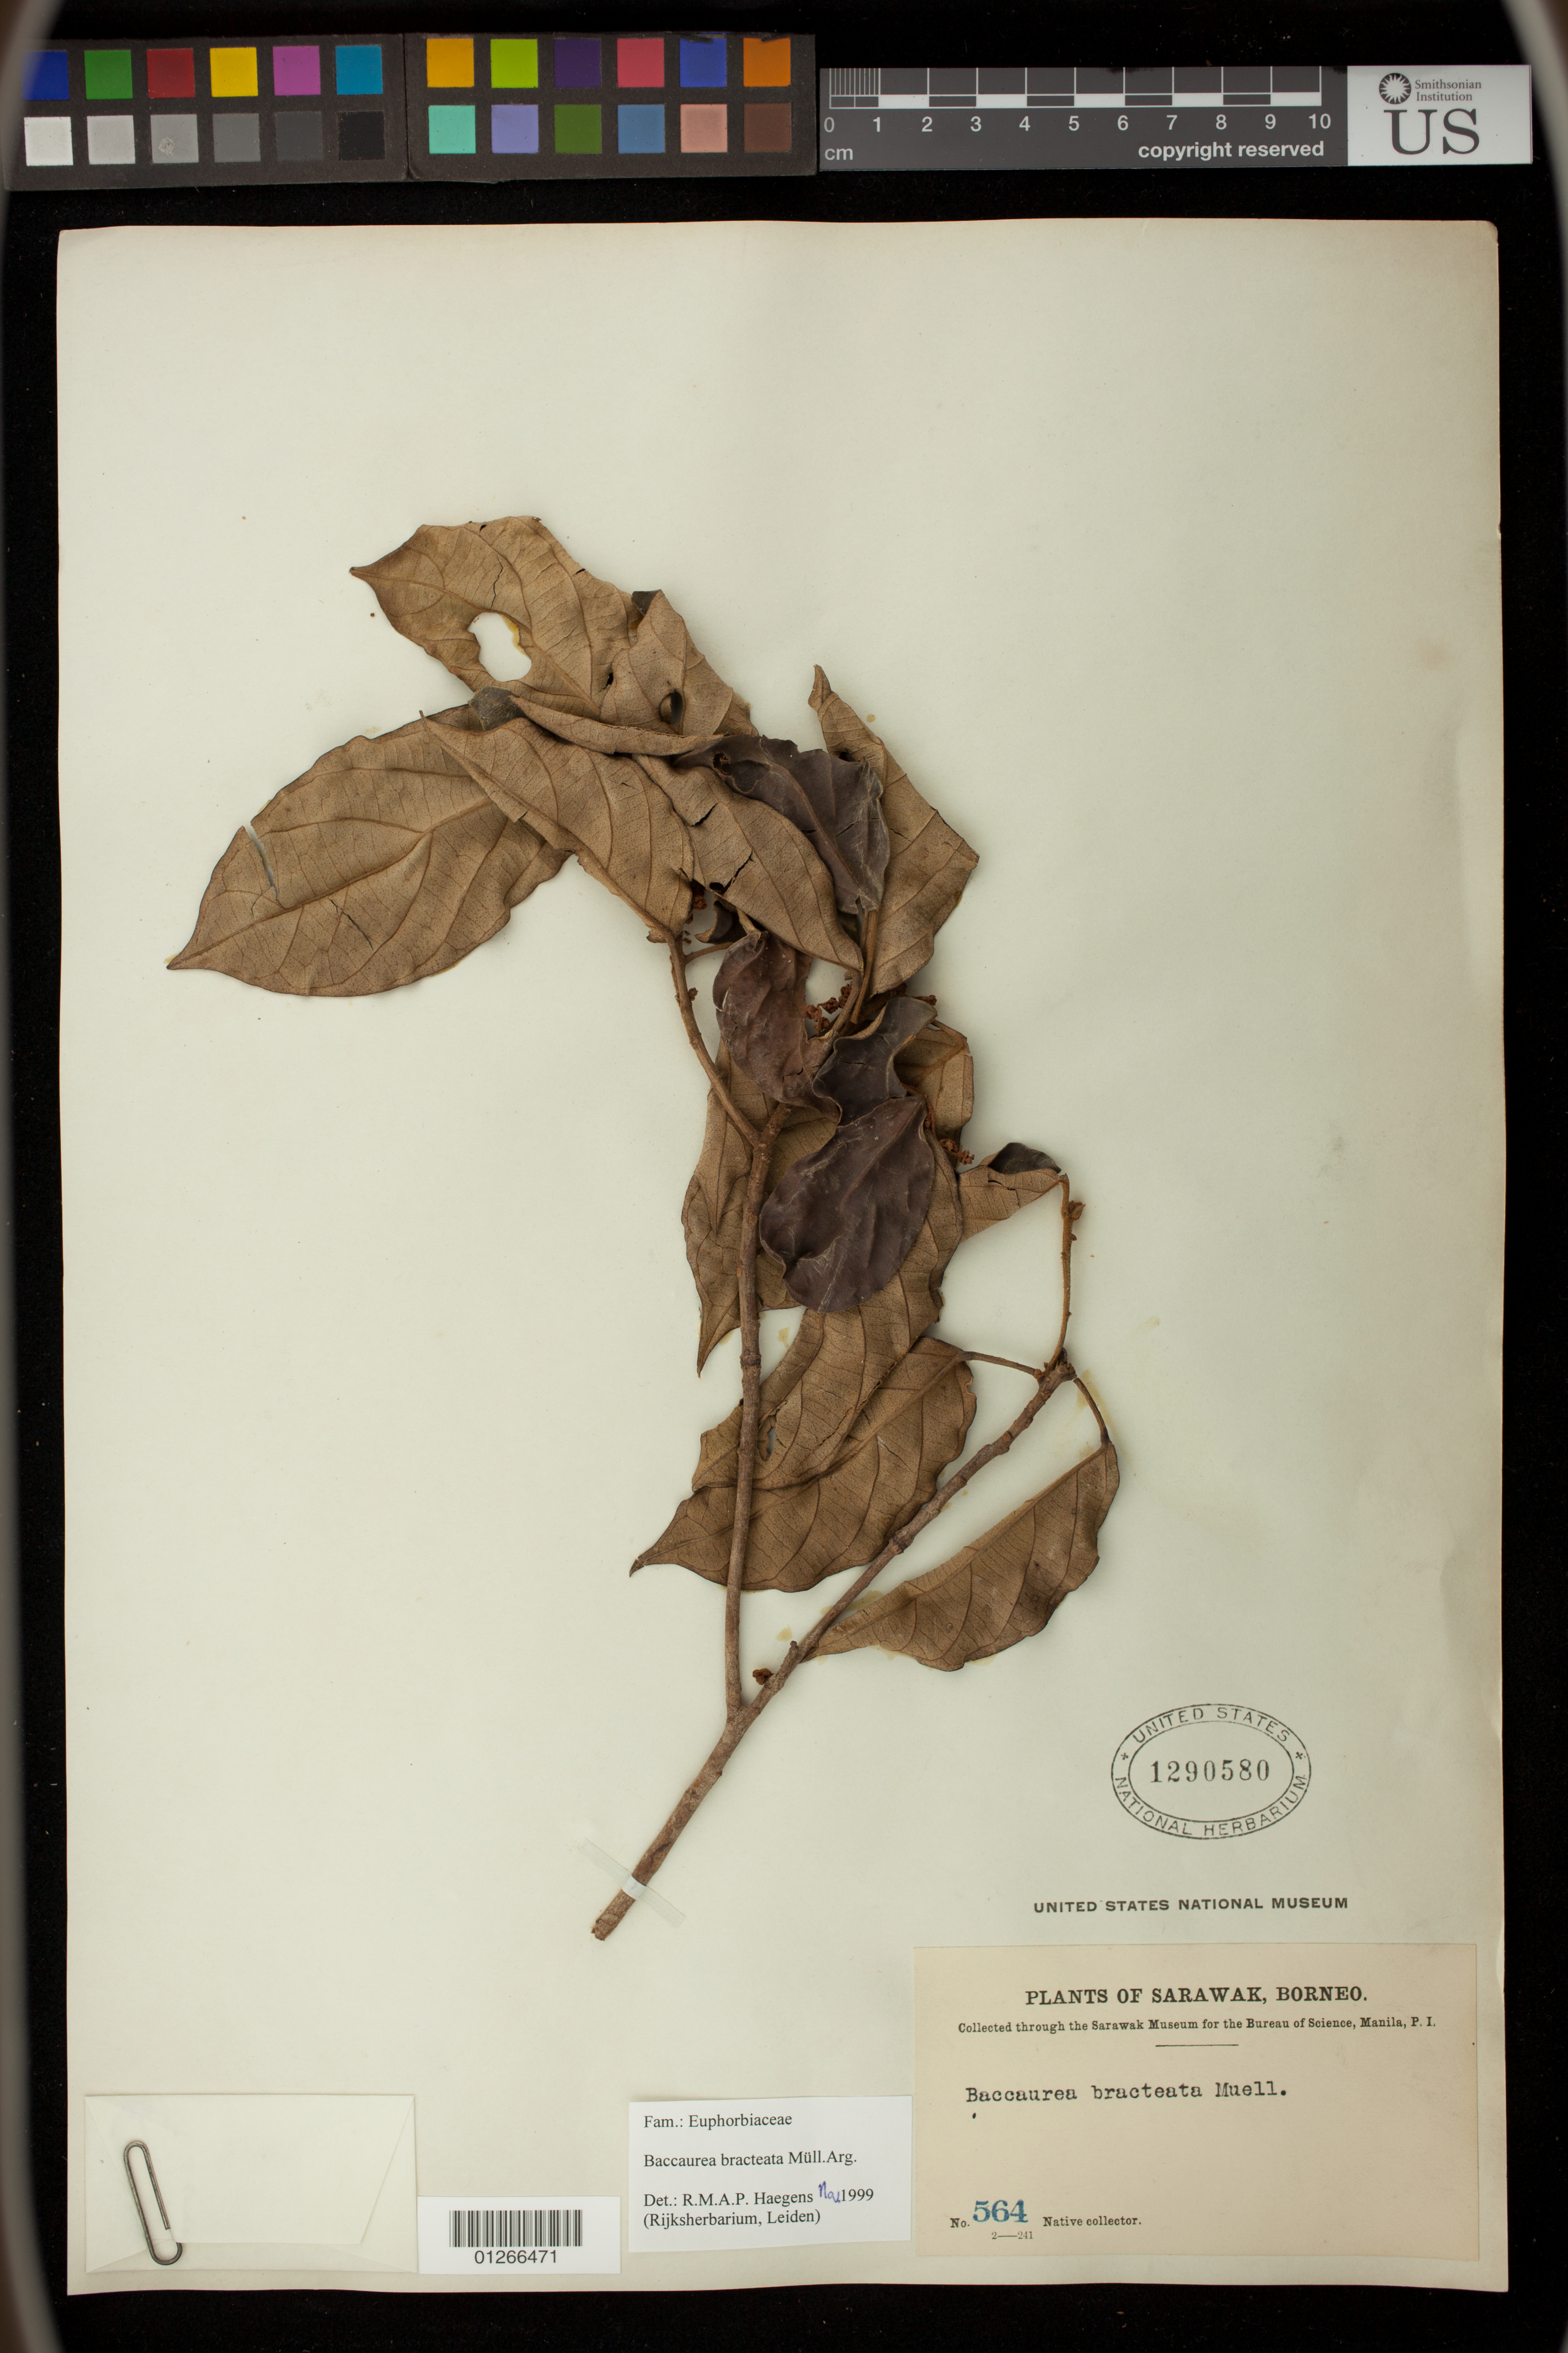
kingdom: Plantae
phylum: Tracheophyta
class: Magnoliopsida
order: Malpighiales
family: Phyllanthaceae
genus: Baccaurea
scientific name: Baccaurea bracteata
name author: Müll. Arg.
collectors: Native collector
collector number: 564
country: Malaysia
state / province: Sarawak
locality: Borneo.